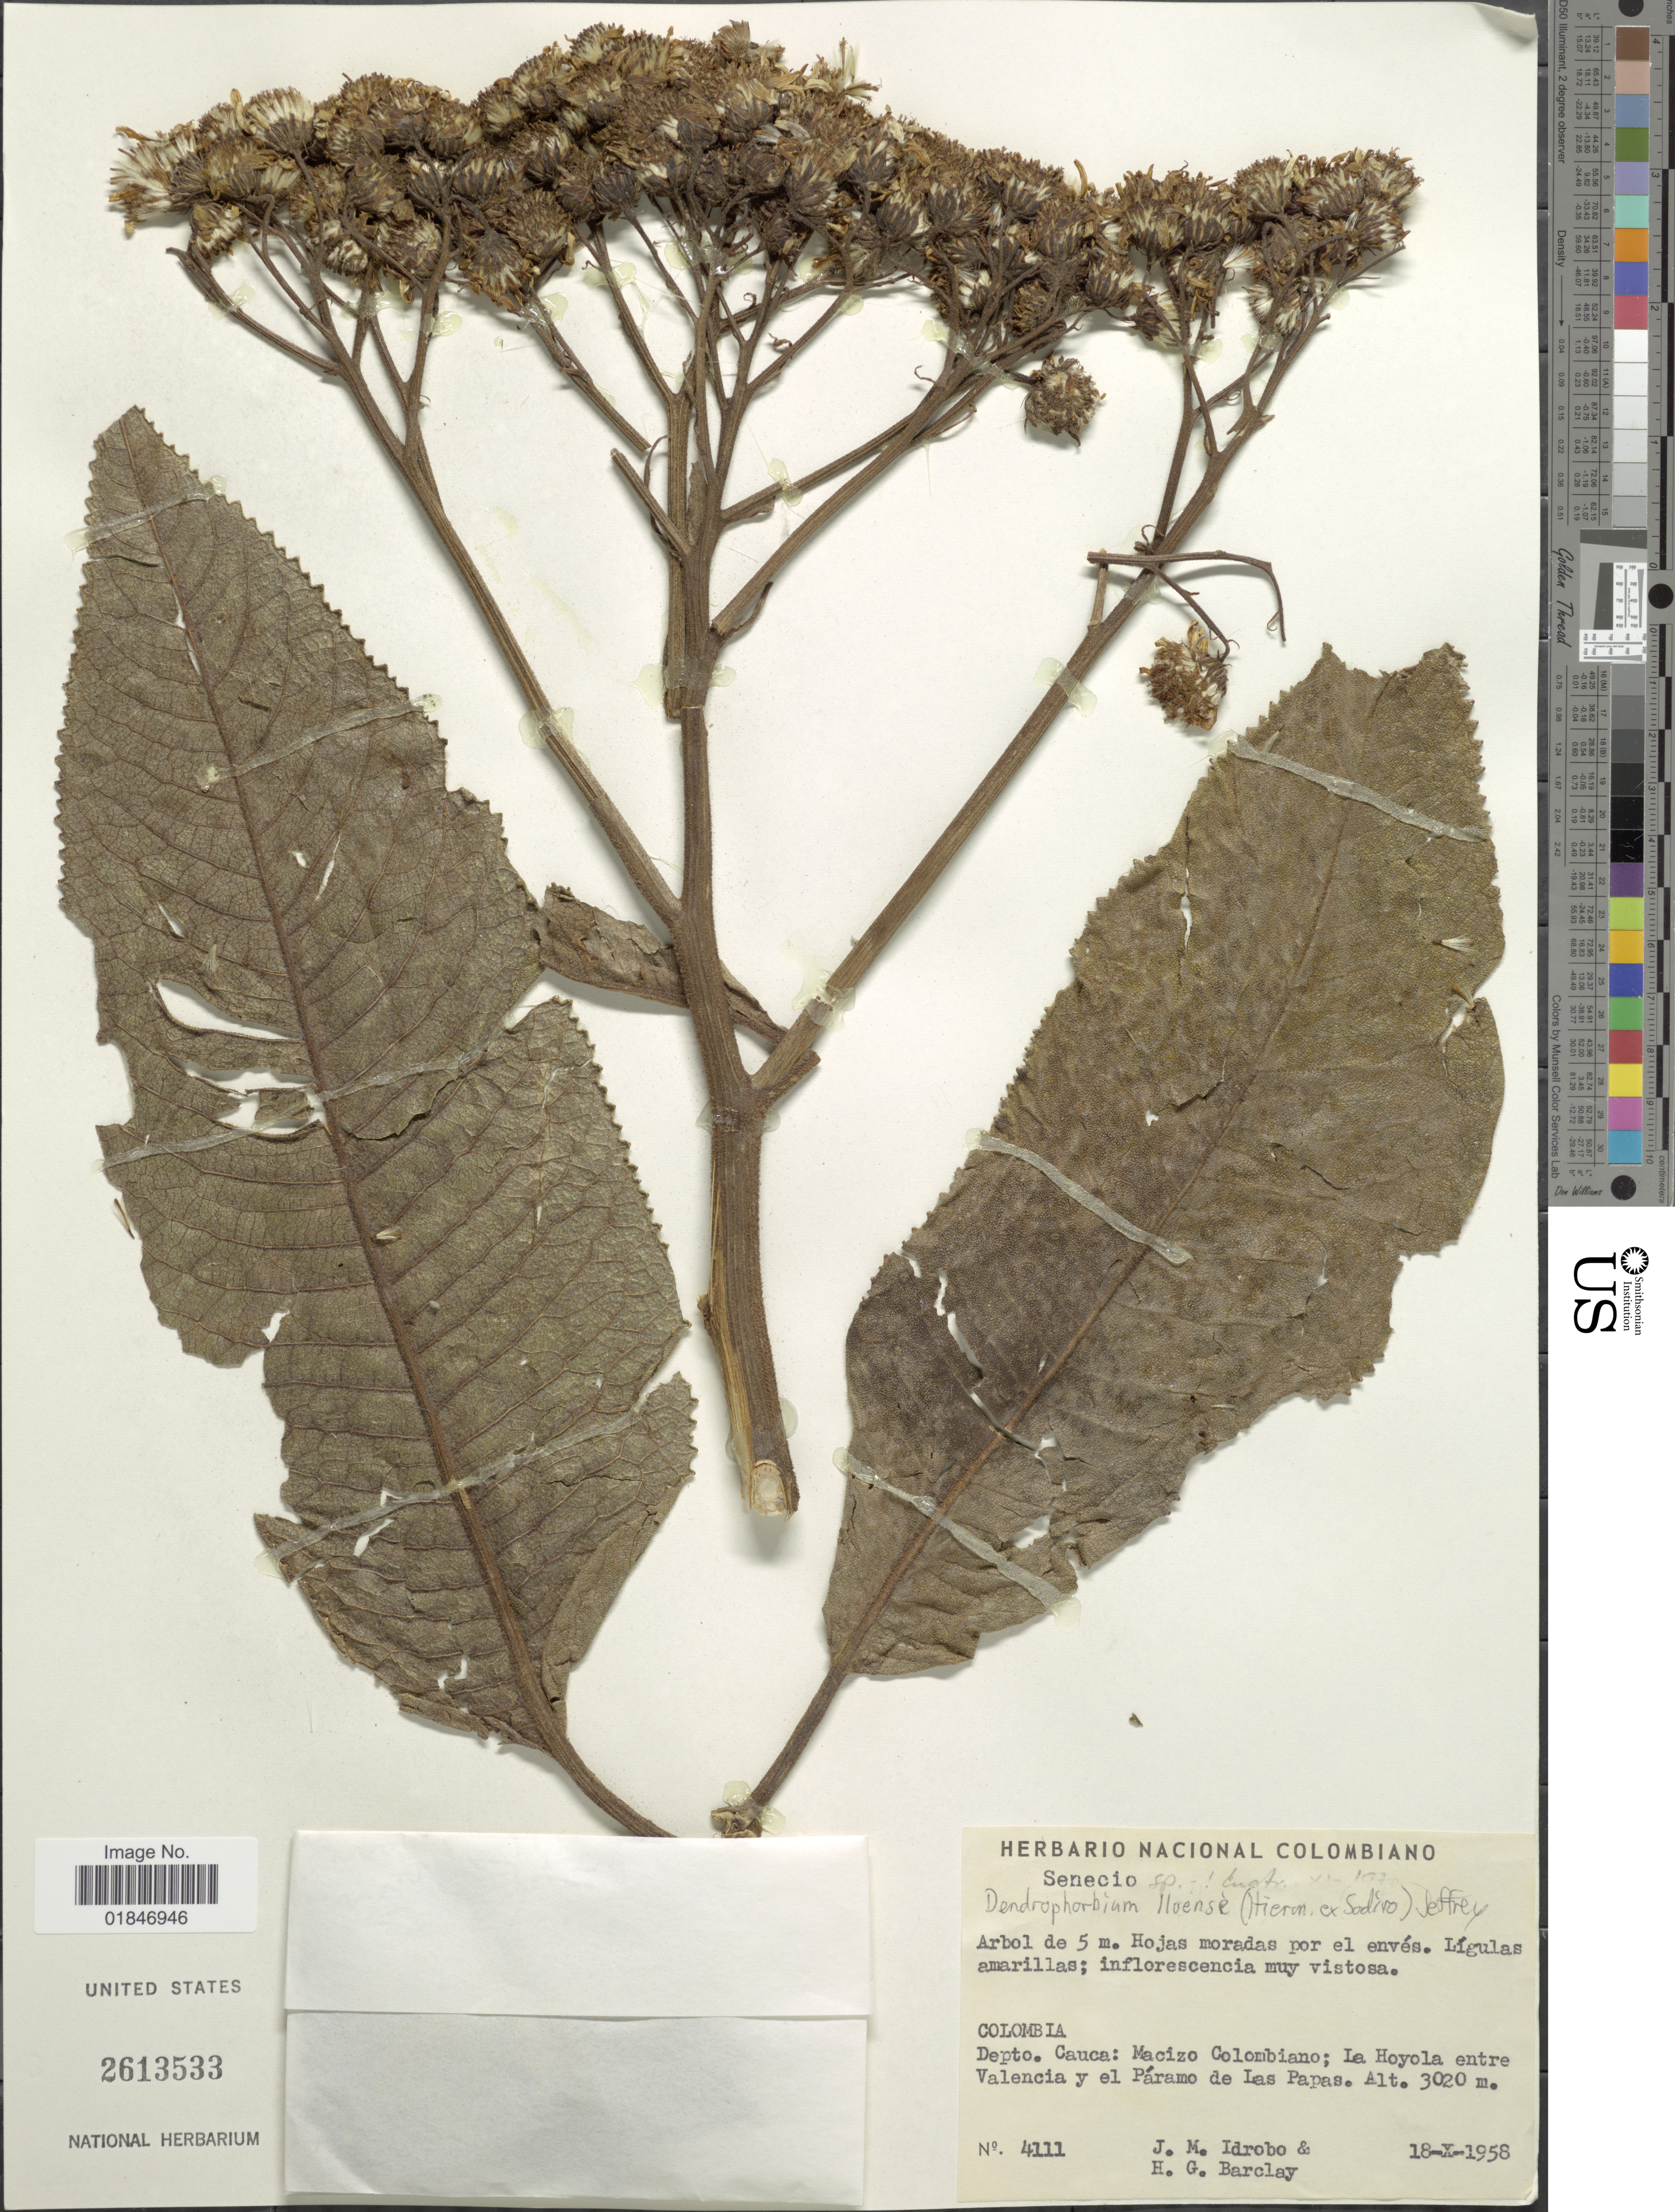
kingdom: Plantae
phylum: Tracheophyta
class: Magnoliopsida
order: Asterales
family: Asteraceae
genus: Dendrophorbium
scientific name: Dendrophorbium iloense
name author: (Hieron.) C. Jeffrey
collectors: J. M. Idrobo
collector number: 4111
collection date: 1958-10-18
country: Colombia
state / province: Cauca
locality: Colombia Depto. Cauca: Macizo Colombiano: La Hoyola entre Valencia y el Paramo de Las Papas.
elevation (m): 3020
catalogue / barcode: US 2613533